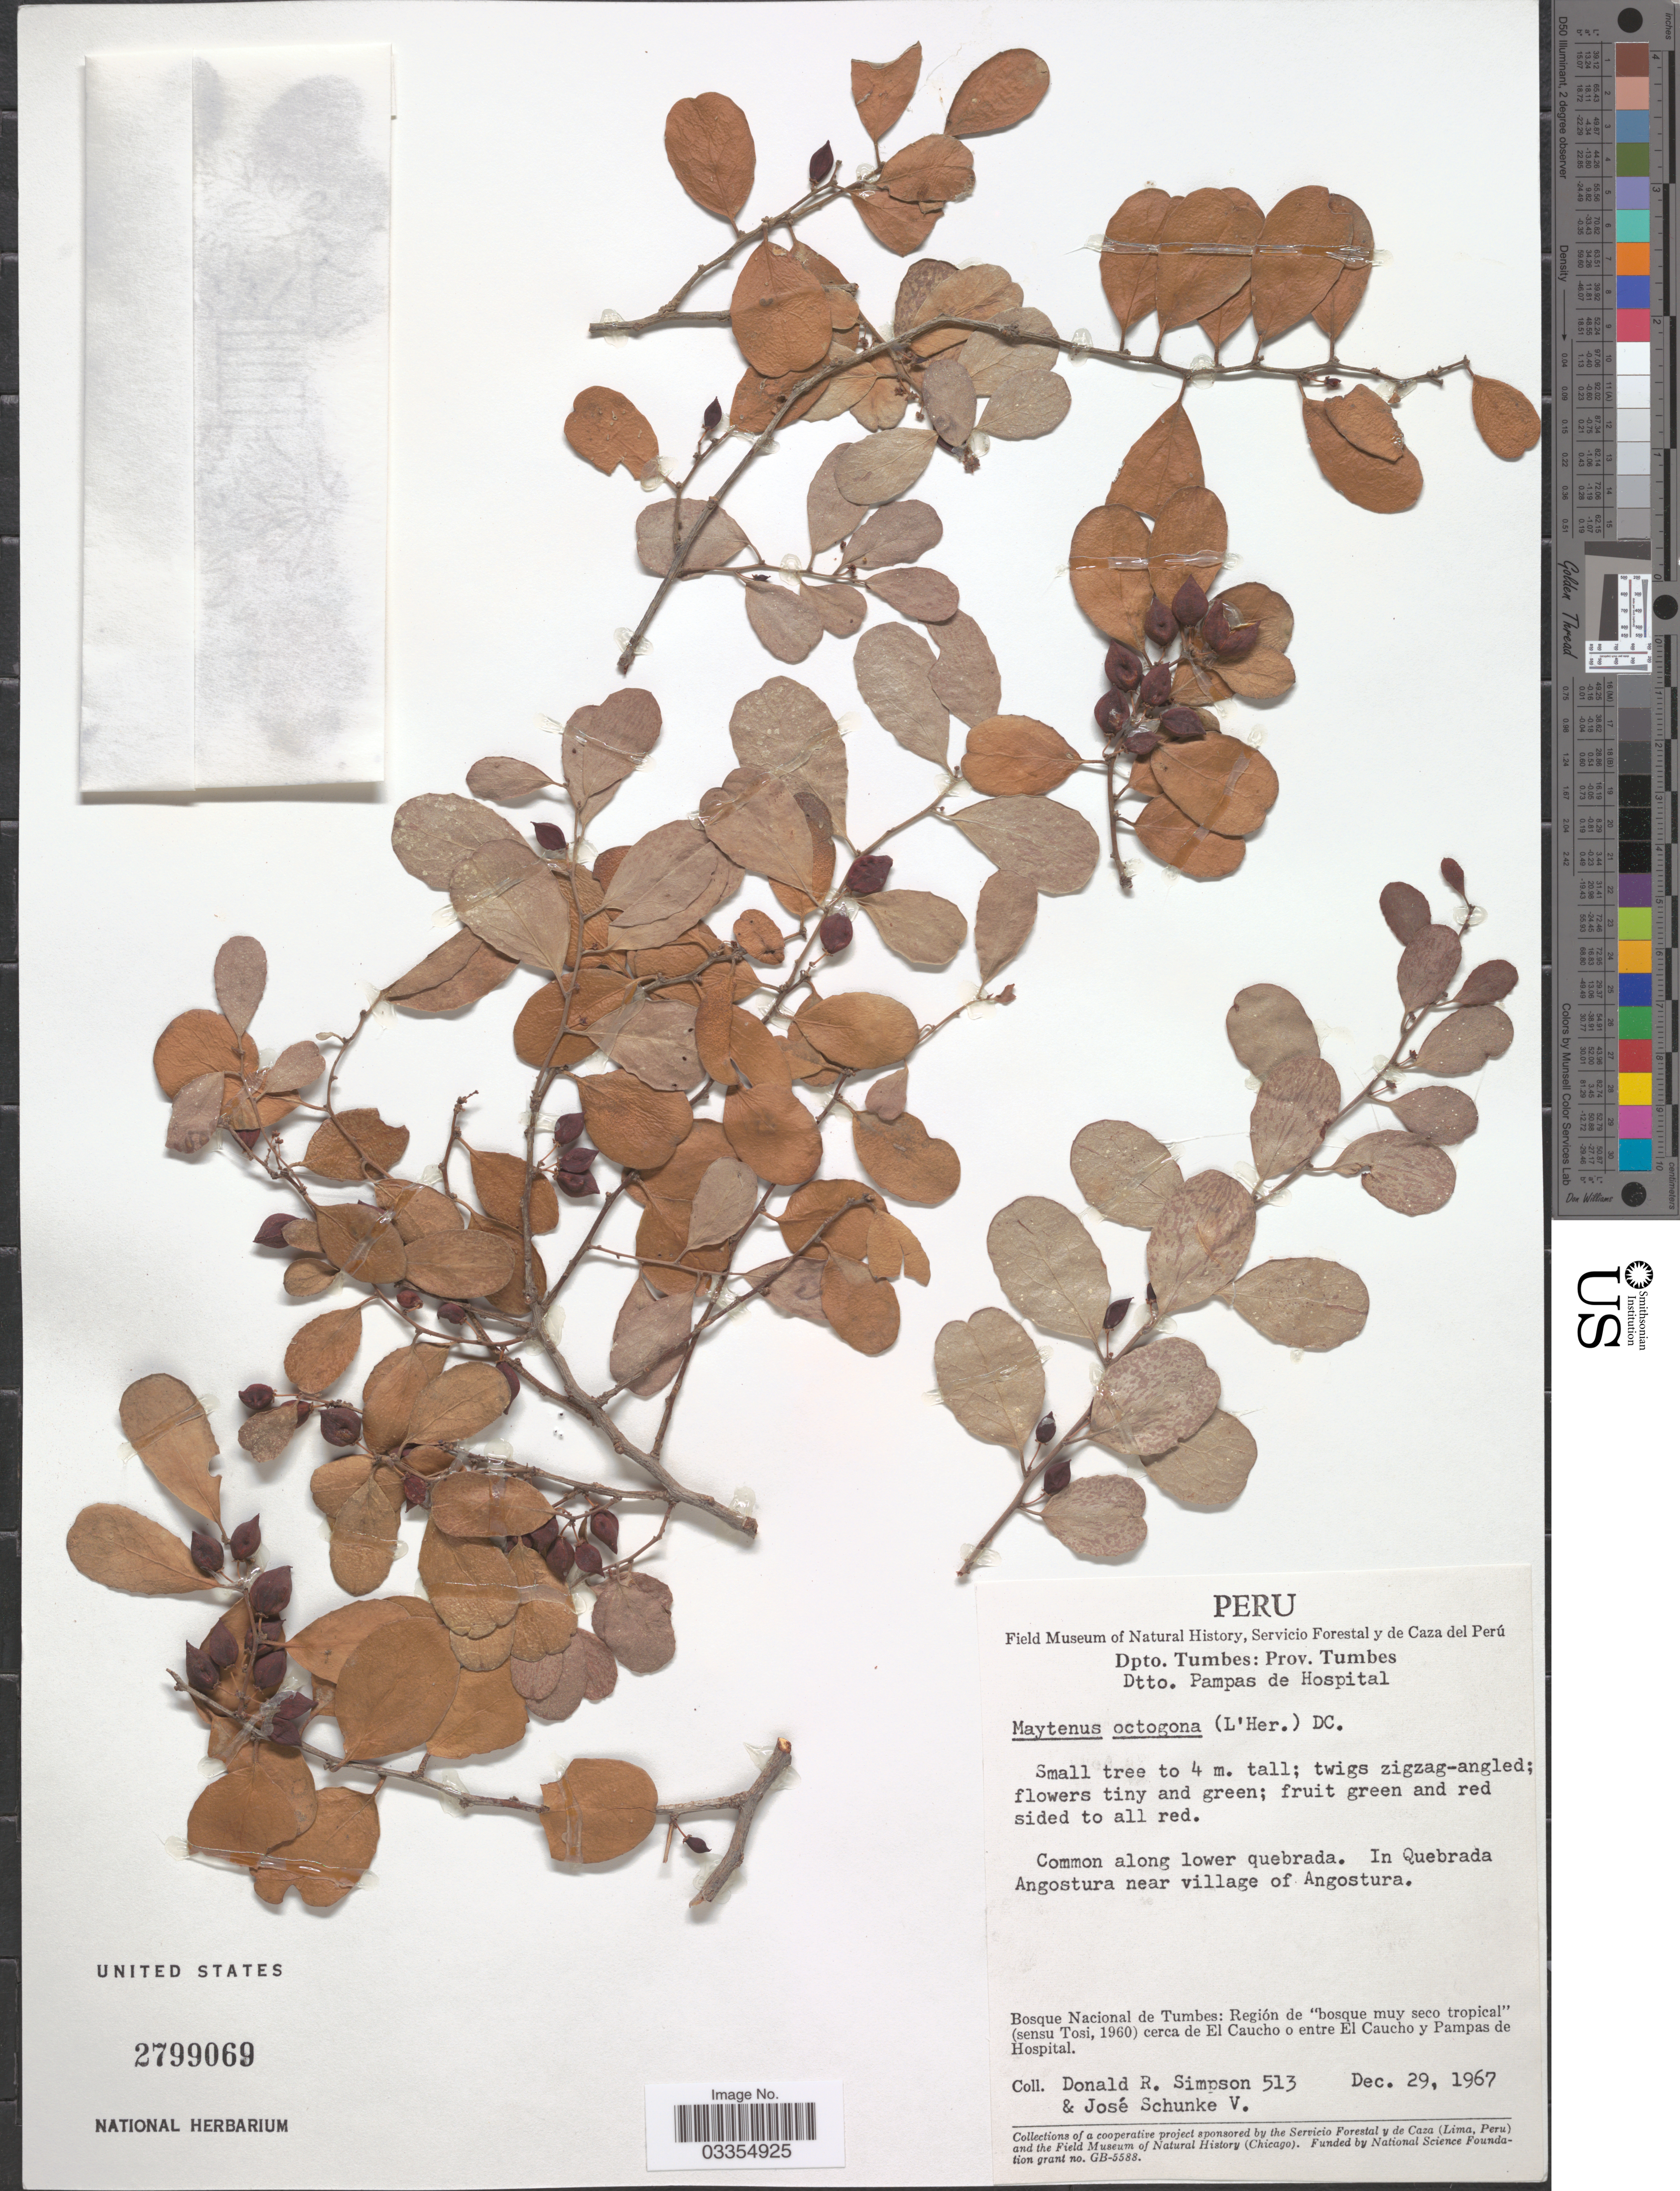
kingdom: Plantae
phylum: Tracheophyta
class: Magnoliopsida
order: Celastrales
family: Celastraceae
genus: Tricerma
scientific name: Tricerma orbiculare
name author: (Humb. & Bonpl. ex Schult.) Lundell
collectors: D. R. Simpson & J. Schunke Vigo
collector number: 513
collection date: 1967-12-29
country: Peru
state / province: Tumbes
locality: Dpto. Tumbes. Dtto. Pampas de Hospital. Common along lower quebrada. In Quebrada Angostura near village of Angostura. Bosque Nacional de Tumbes: Región de "bosque muy seco tropical" (sensu Tosi, 1960) cerca de El Caucho o entre El Caucho y Pampas de Hospital.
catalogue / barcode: US 2799069